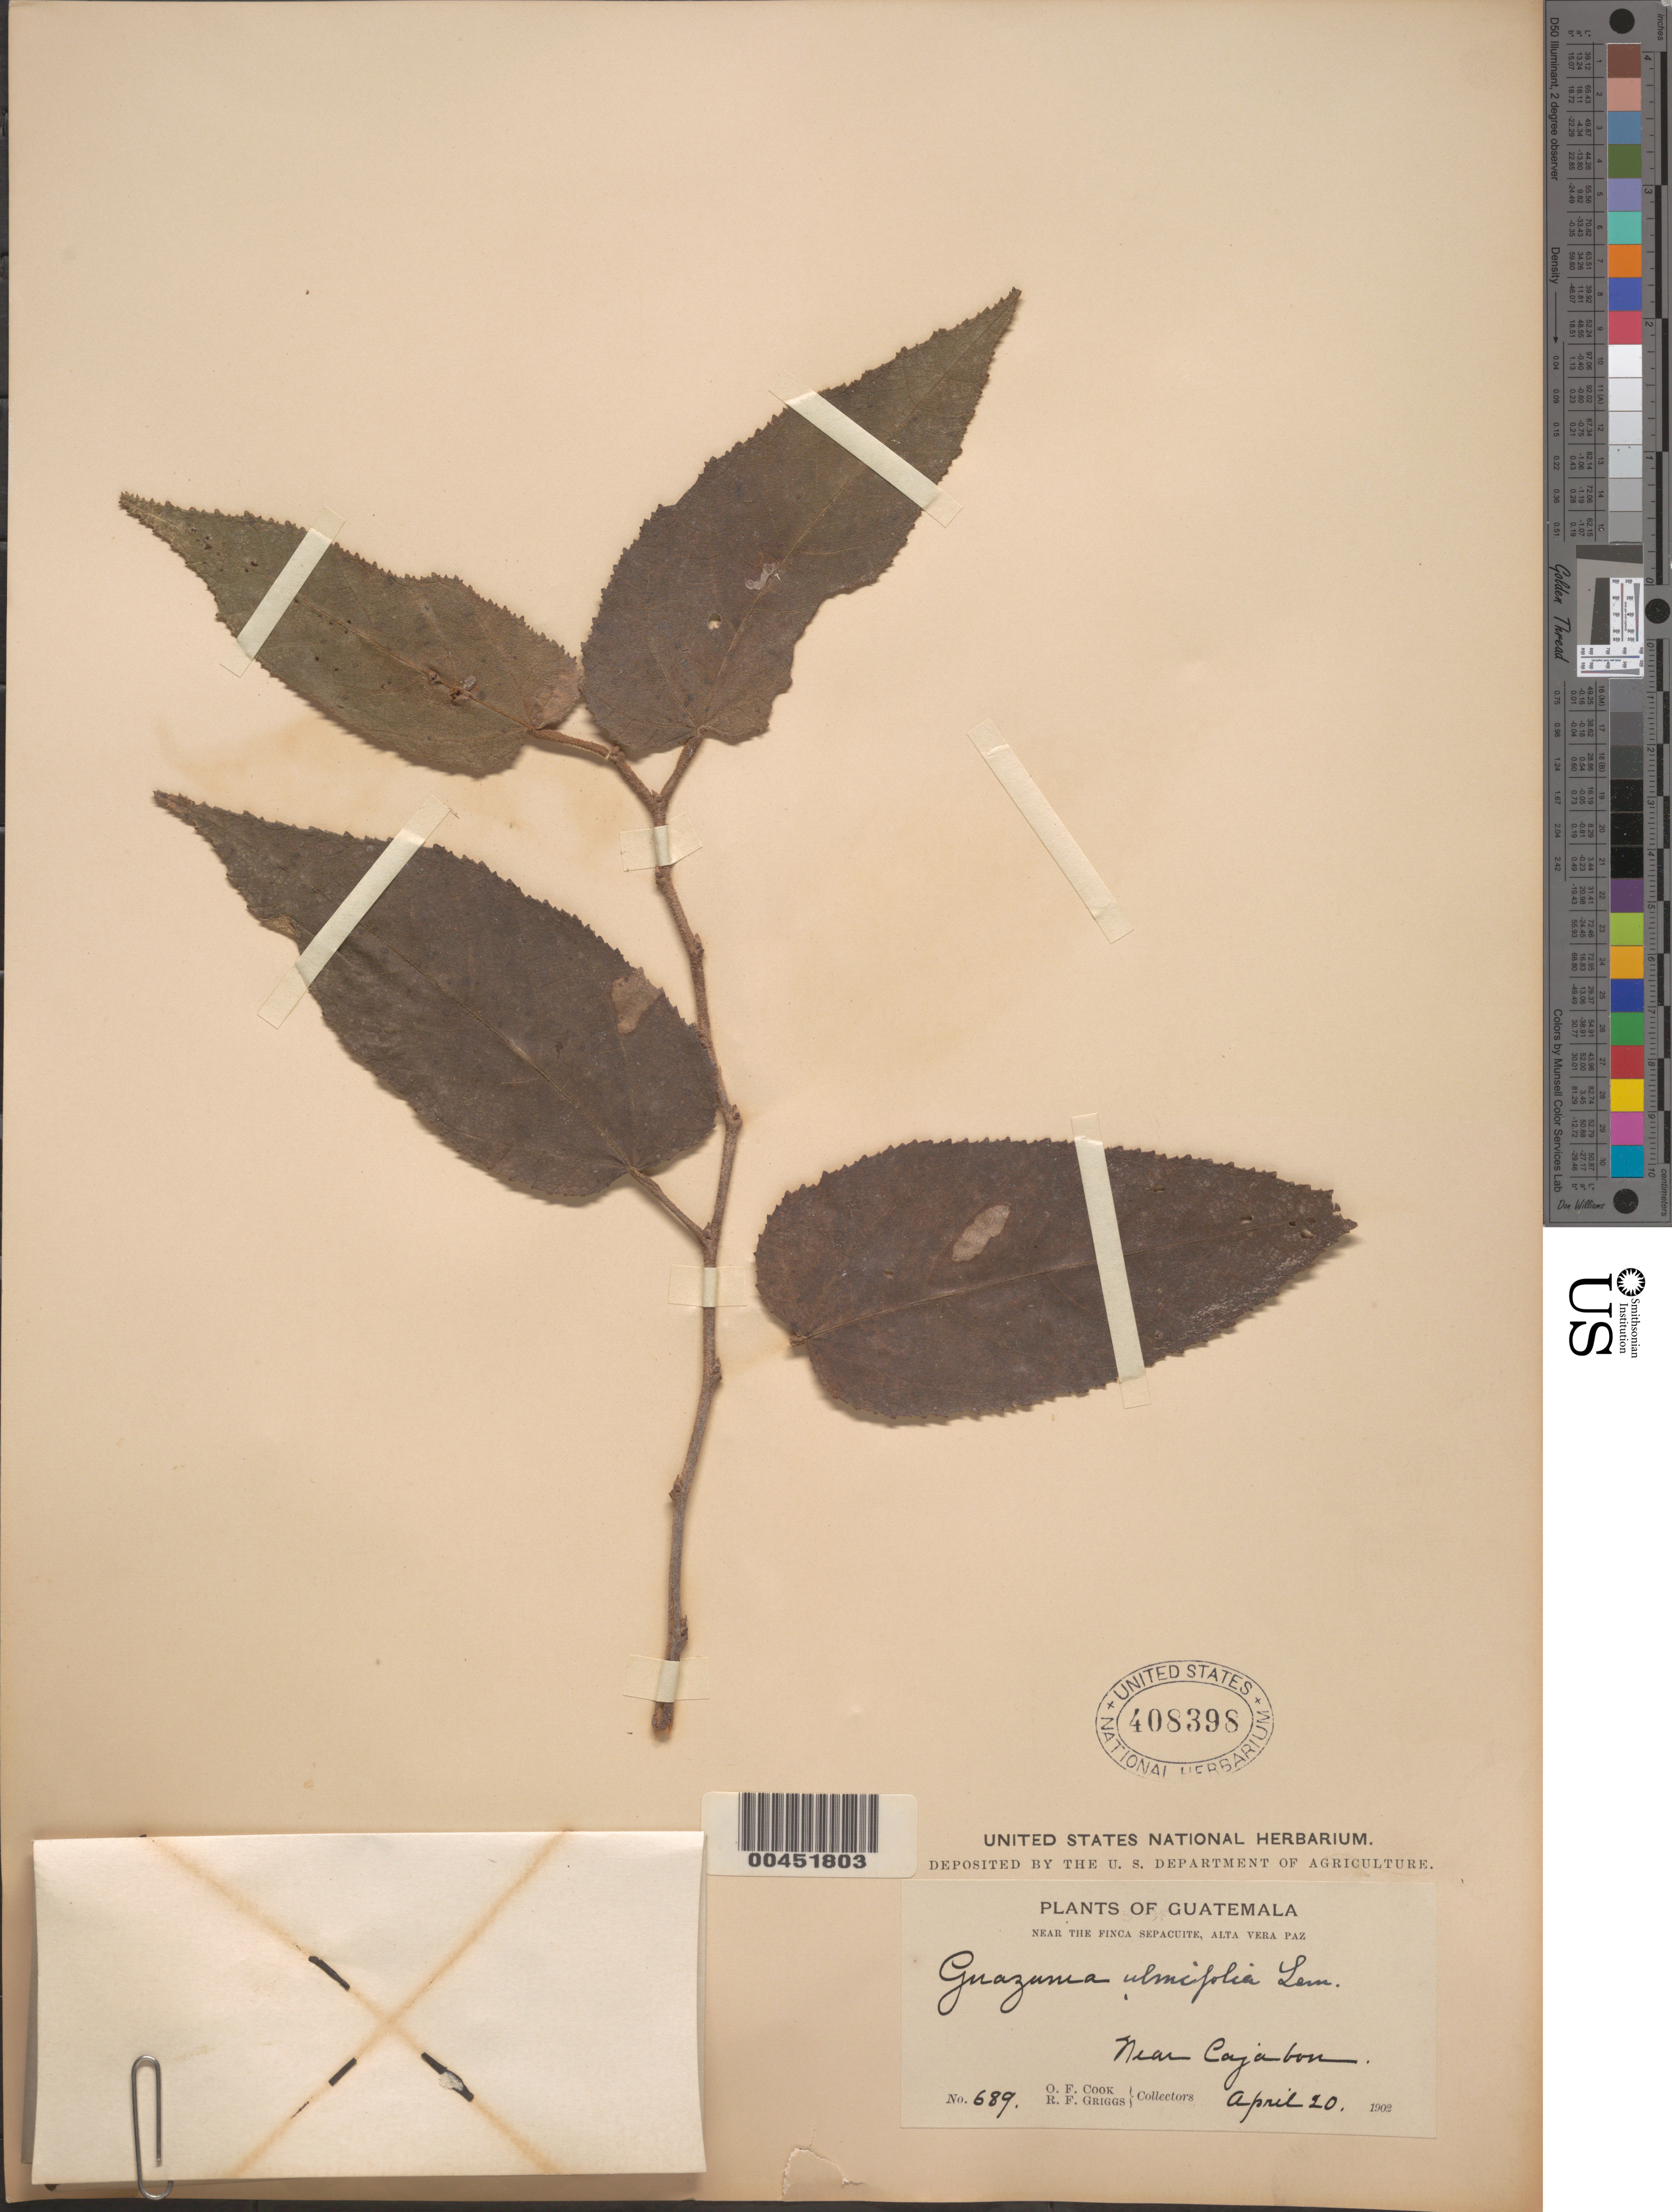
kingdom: Plantae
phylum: Tracheophyta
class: Magnoliopsida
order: Malvales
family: Malvaceae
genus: Guazuma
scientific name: Guazuma ulmifolia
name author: Lam.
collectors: O. F. Cook & R. F. Griggs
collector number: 689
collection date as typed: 20 Apr 1902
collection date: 1902-04-20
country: Guatemala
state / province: Alta Verapaz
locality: Near Cajabon, near the Finca Sepacuite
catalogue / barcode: US 408398